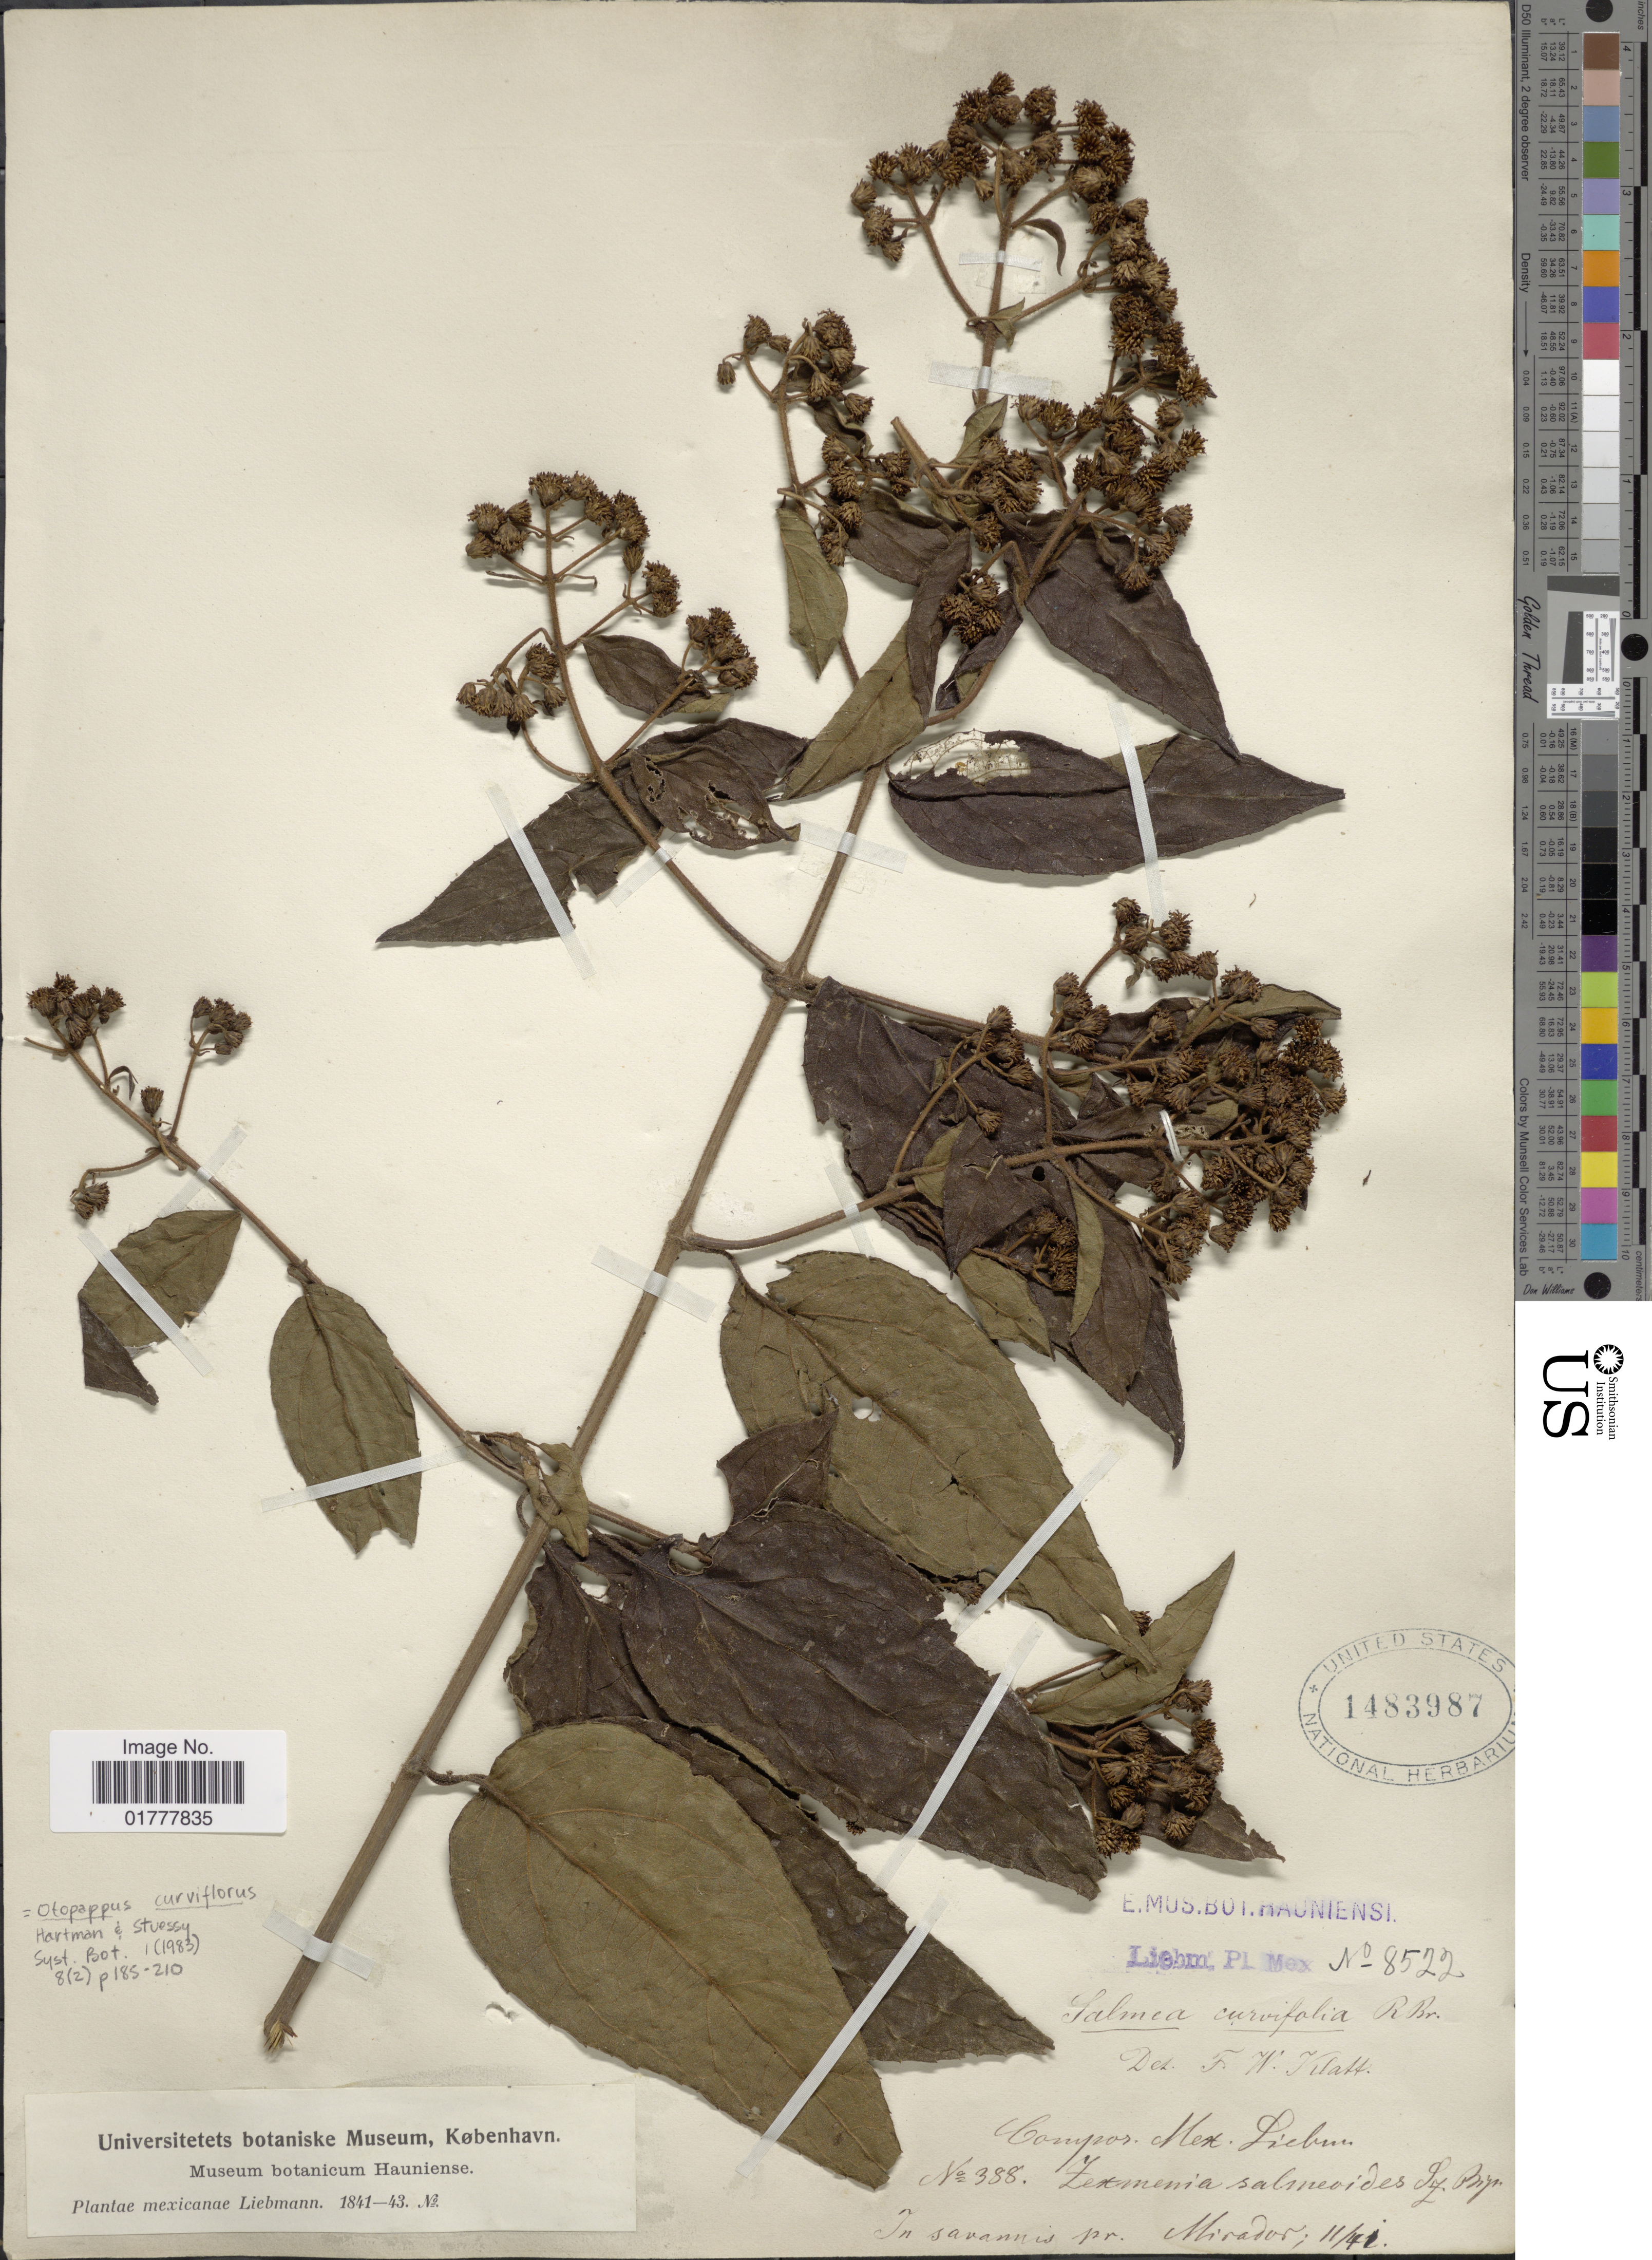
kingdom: Plantae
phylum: Tracheophyta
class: Magnoliopsida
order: Asterales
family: Asteraceae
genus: Otopappus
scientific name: Otopappus curviflorus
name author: (R. Br.) Hemsl.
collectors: Liebmann, --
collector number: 388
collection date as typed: Transcribed d/m/y: /11/41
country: Mexico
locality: Mirador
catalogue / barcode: US 1483987